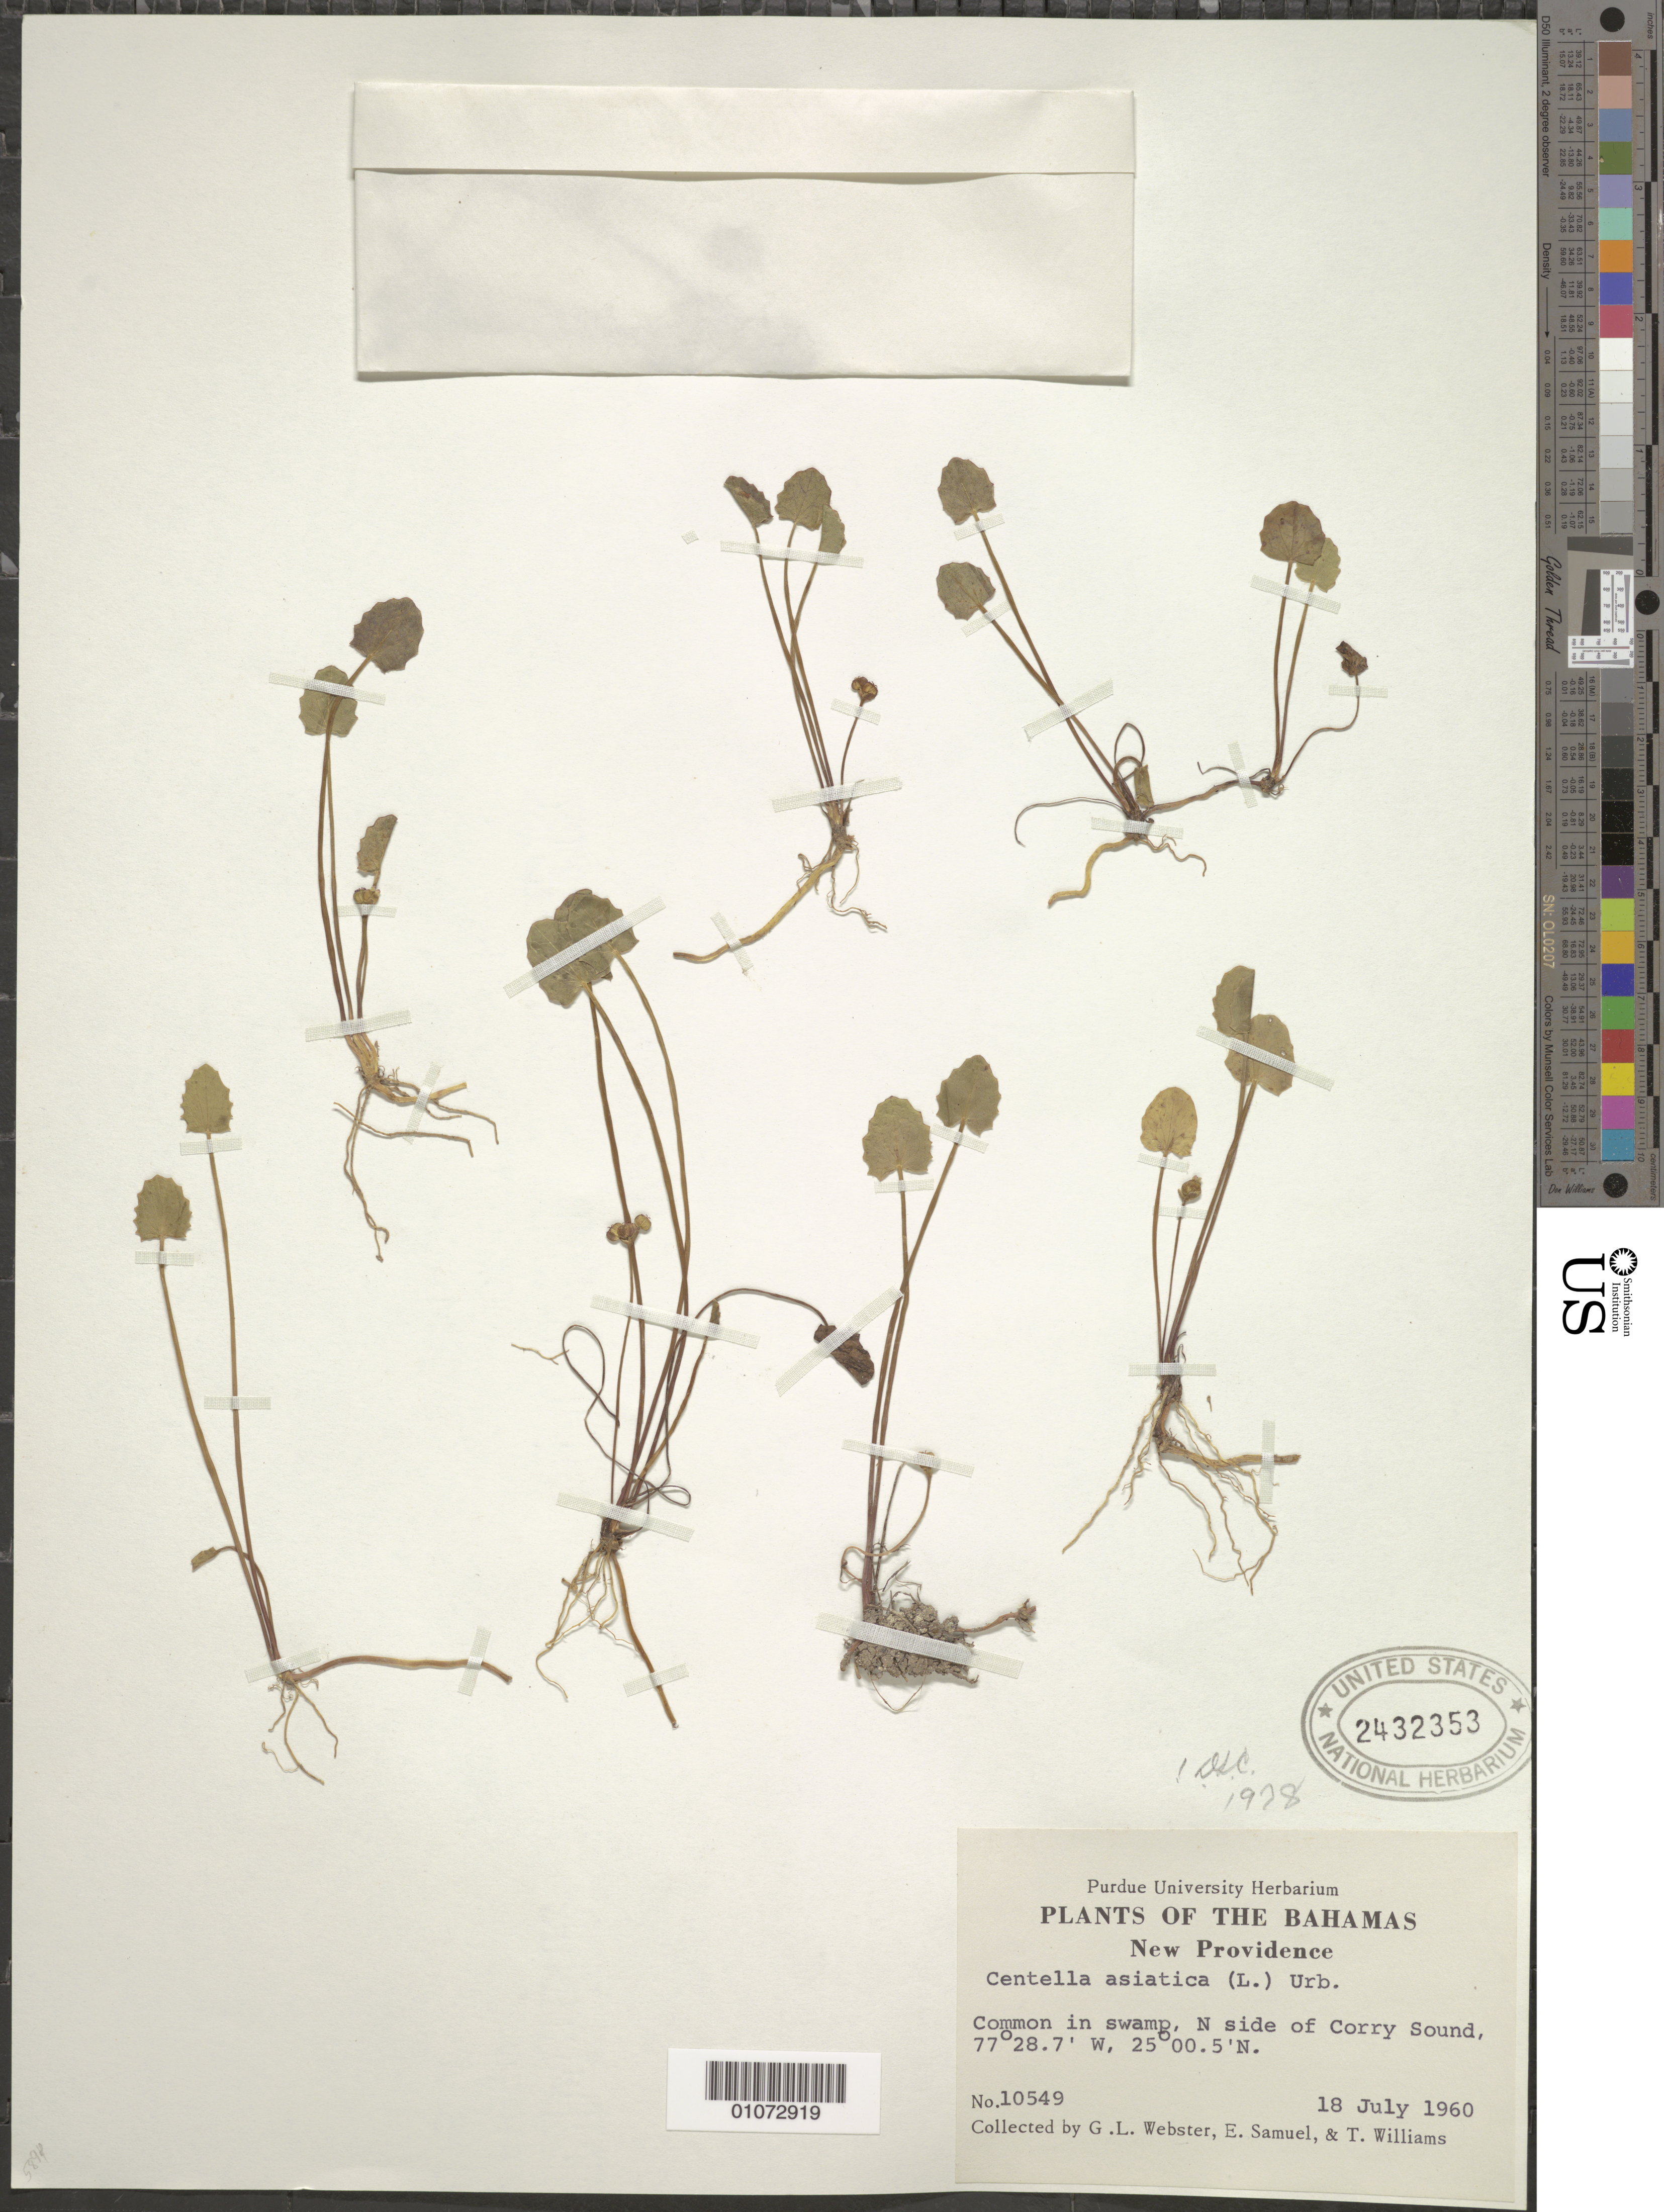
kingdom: Plantae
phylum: Tracheophyta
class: Magnoliopsida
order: Apiales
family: Apiaceae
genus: Centella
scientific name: Centella asiatica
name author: (L.) Urb.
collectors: G. L. Webster, E. Samuel & T. Williams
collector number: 10549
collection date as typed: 18 Jul 1960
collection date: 1960-07-18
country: Bahamas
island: New Providence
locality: Common in swamp, north side of Corry Sound.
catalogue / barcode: US 2432353